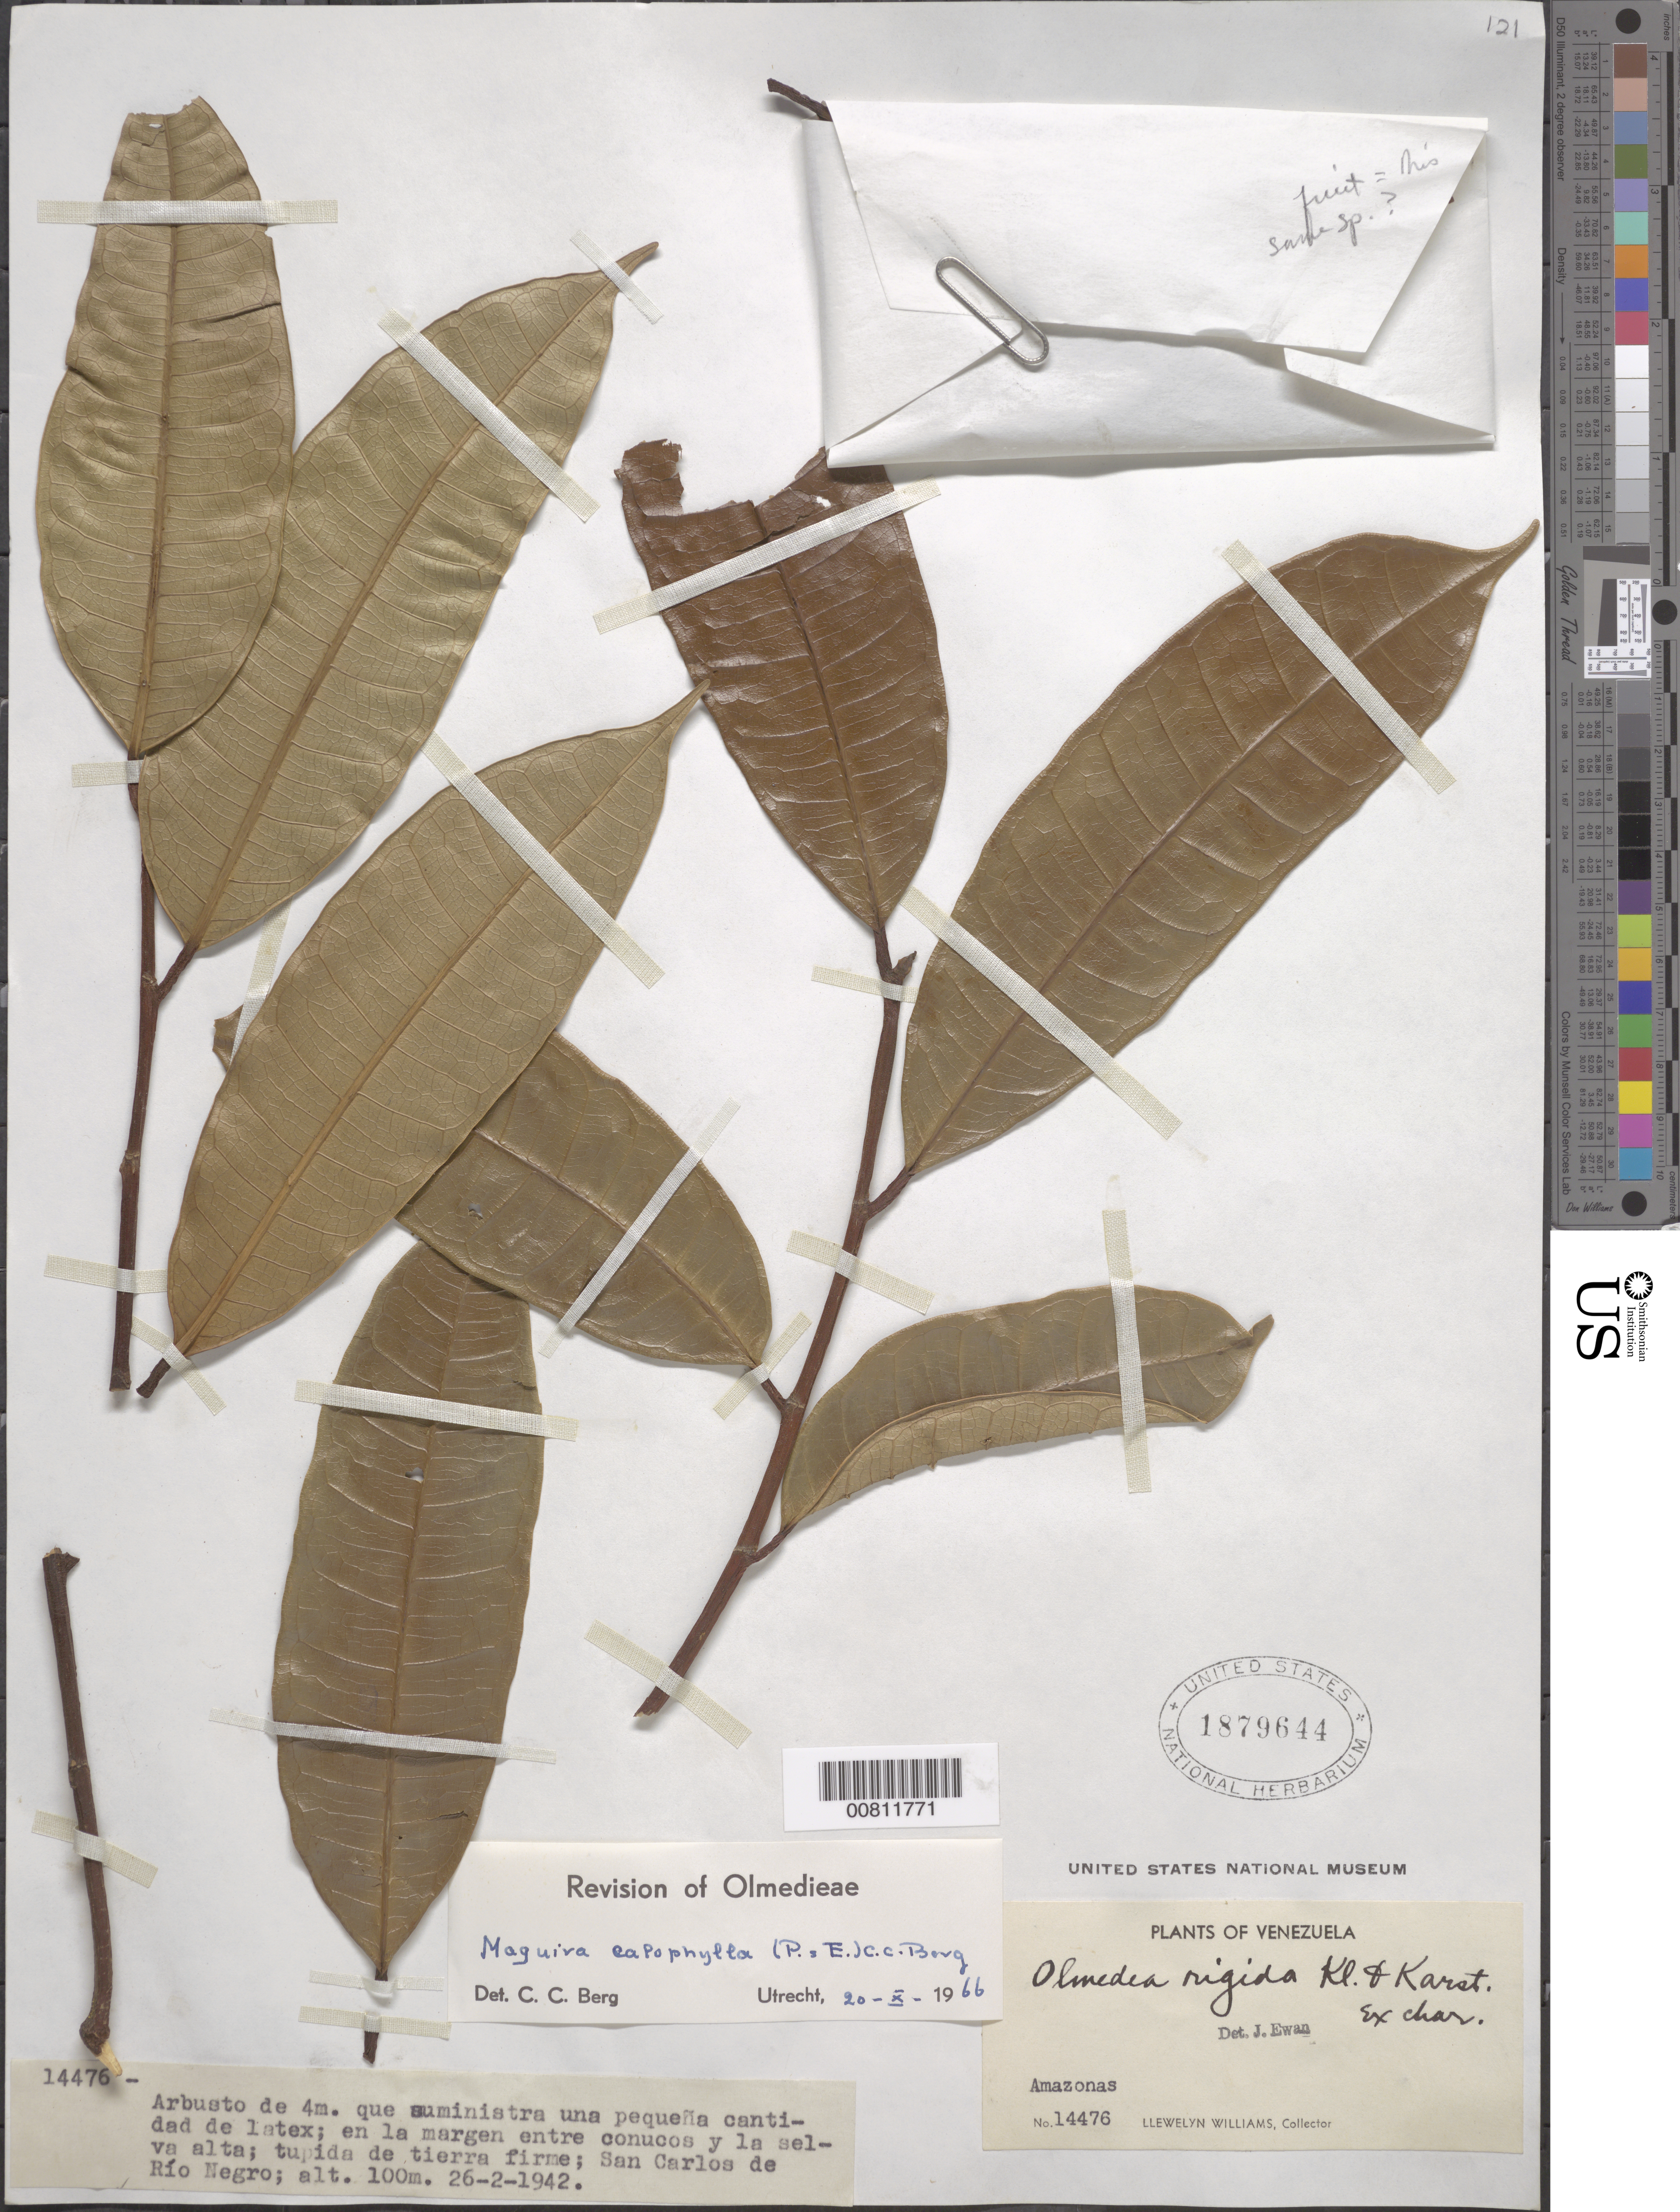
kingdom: Plantae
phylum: Tracheophyta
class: Magnoliopsida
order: Rosales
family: Moraceae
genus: Maquira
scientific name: Maquira calophylla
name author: (Poepp. & Endl.) C.C. Berg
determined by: Berg, C. C.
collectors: Ll. Williams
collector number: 14476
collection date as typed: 26-Feb-42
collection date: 1942-02-26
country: Venezuela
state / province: Amazonas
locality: San Carlos de Río Negro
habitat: Margen entre conucos y la selva alta; tupida de tierra firme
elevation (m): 100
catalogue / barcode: US 1879644